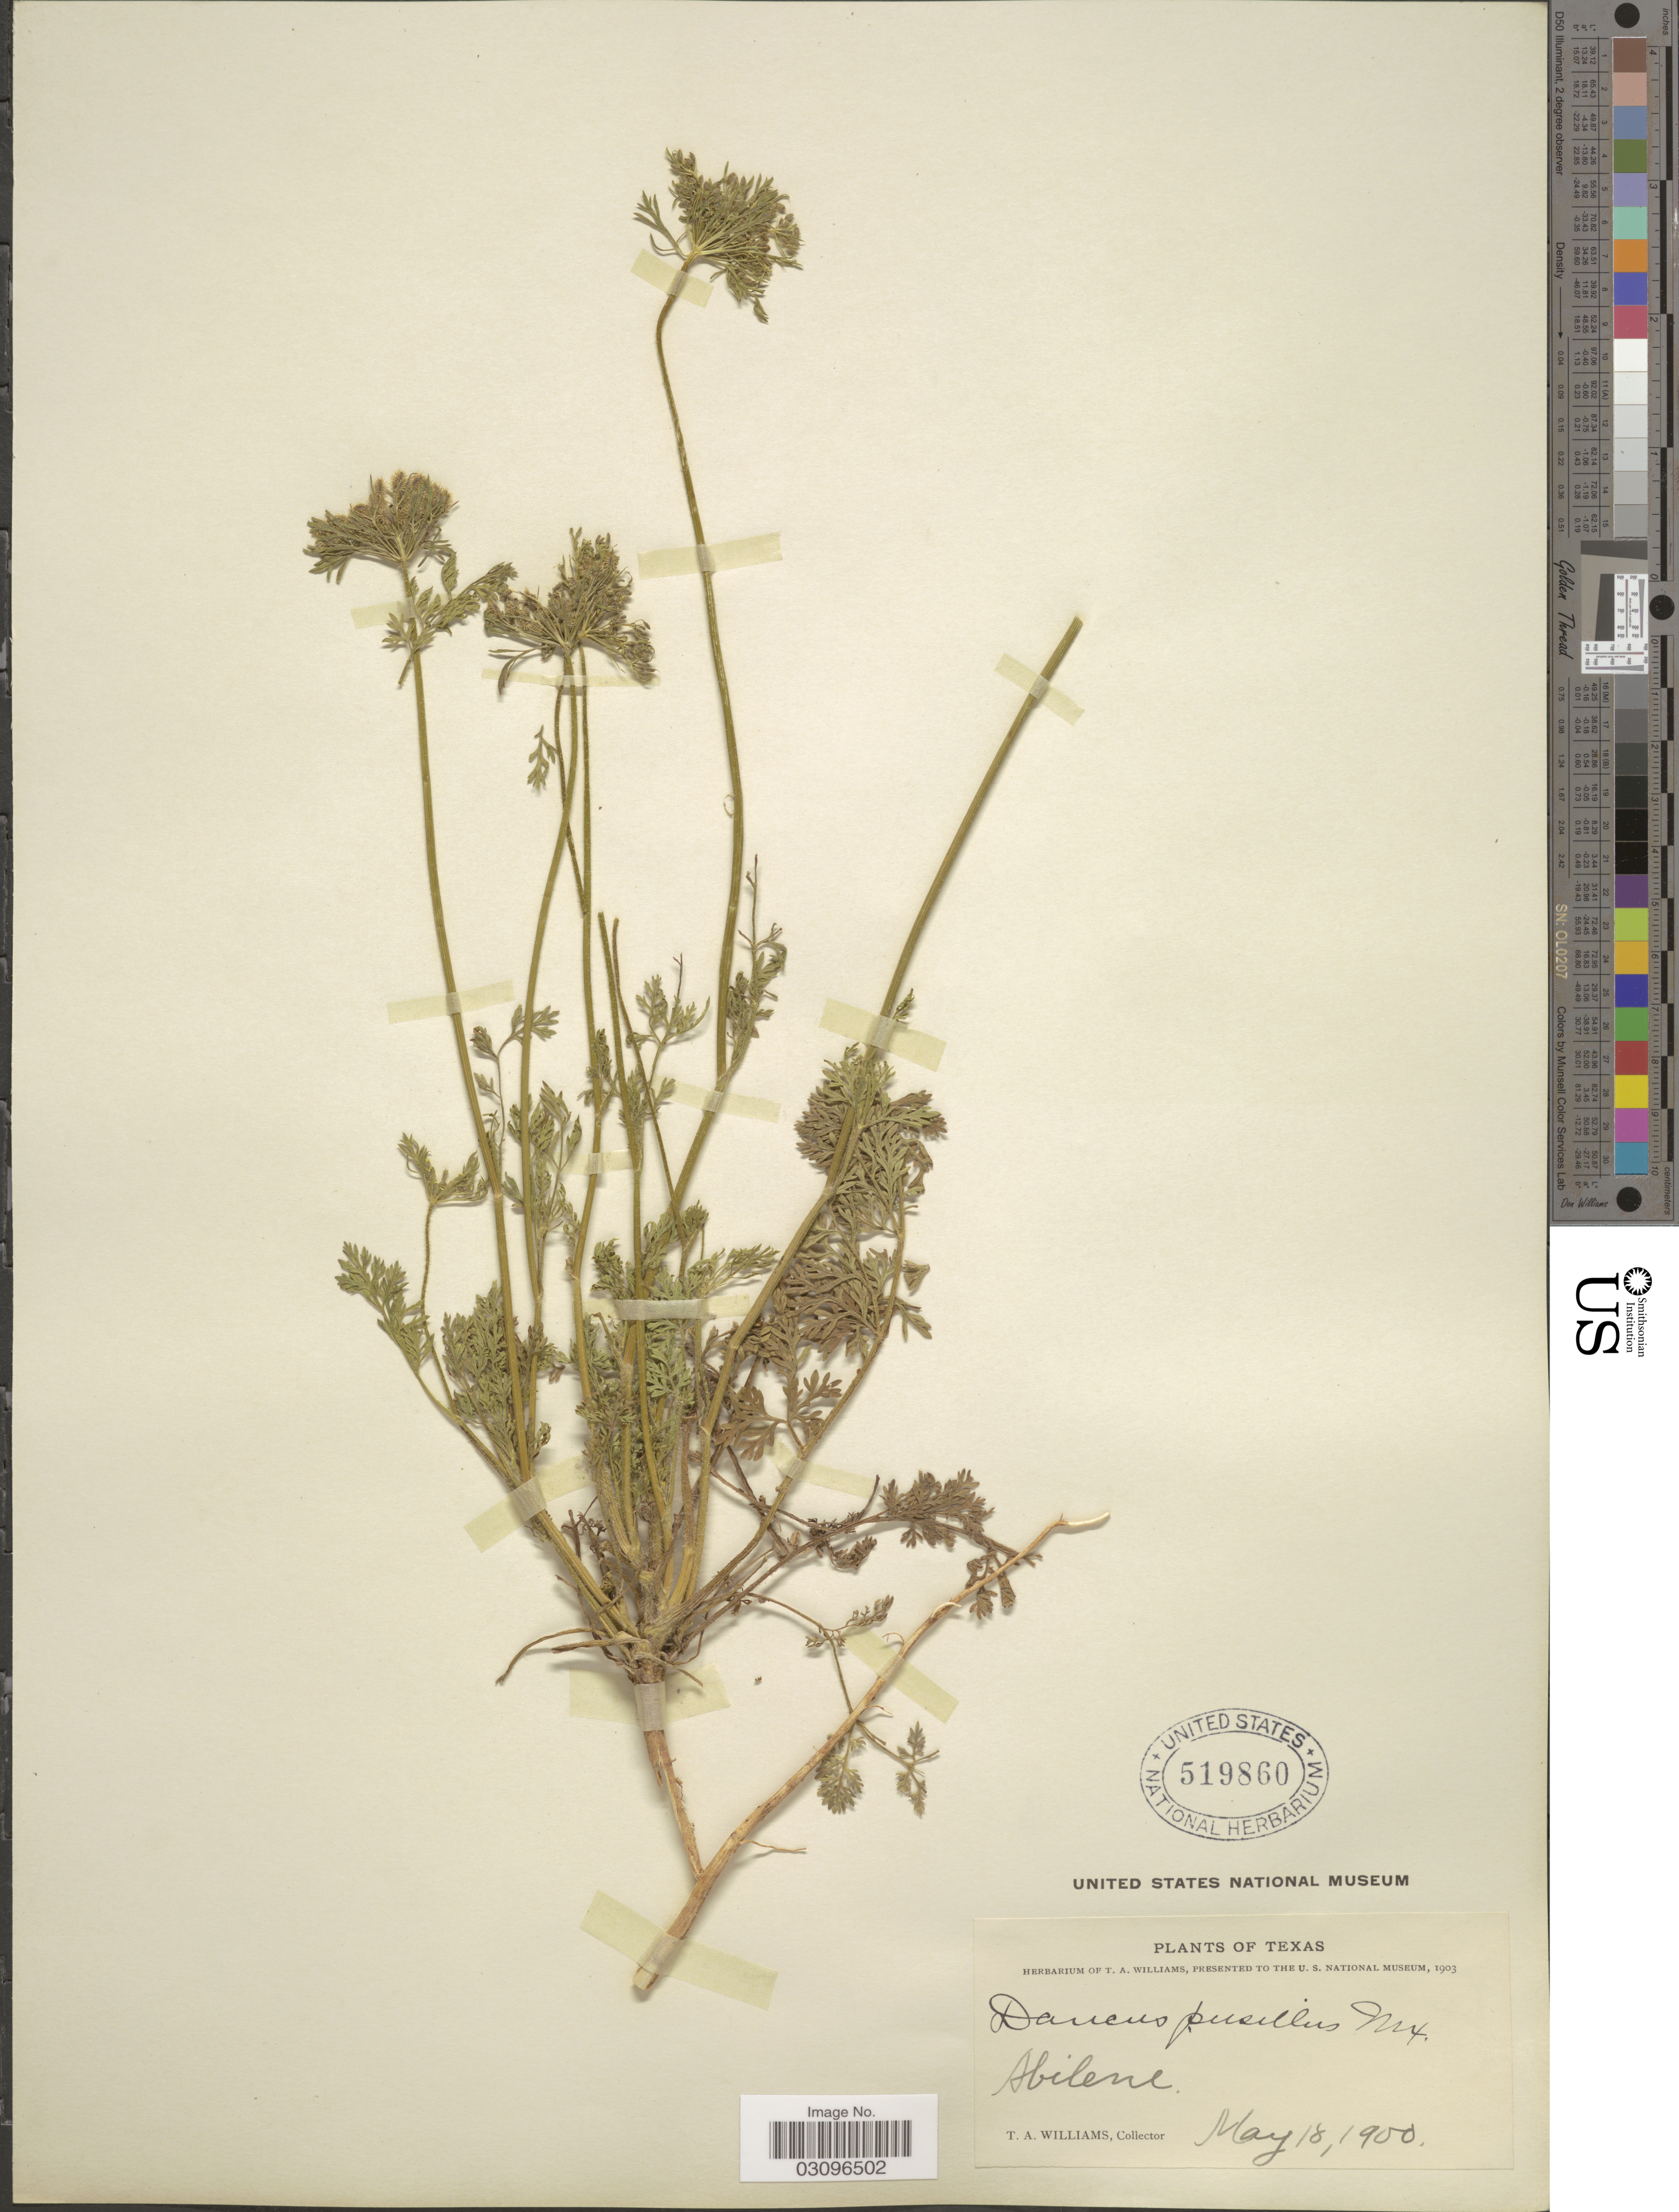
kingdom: Plantae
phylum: Tracheophyta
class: Magnoliopsida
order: Apiales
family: Apiaceae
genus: Daucus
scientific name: Daucus pusillus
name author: Michx.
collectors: T. Williams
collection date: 1900-05-18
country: United States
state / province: Texas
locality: Abilene.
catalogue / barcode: US 519860